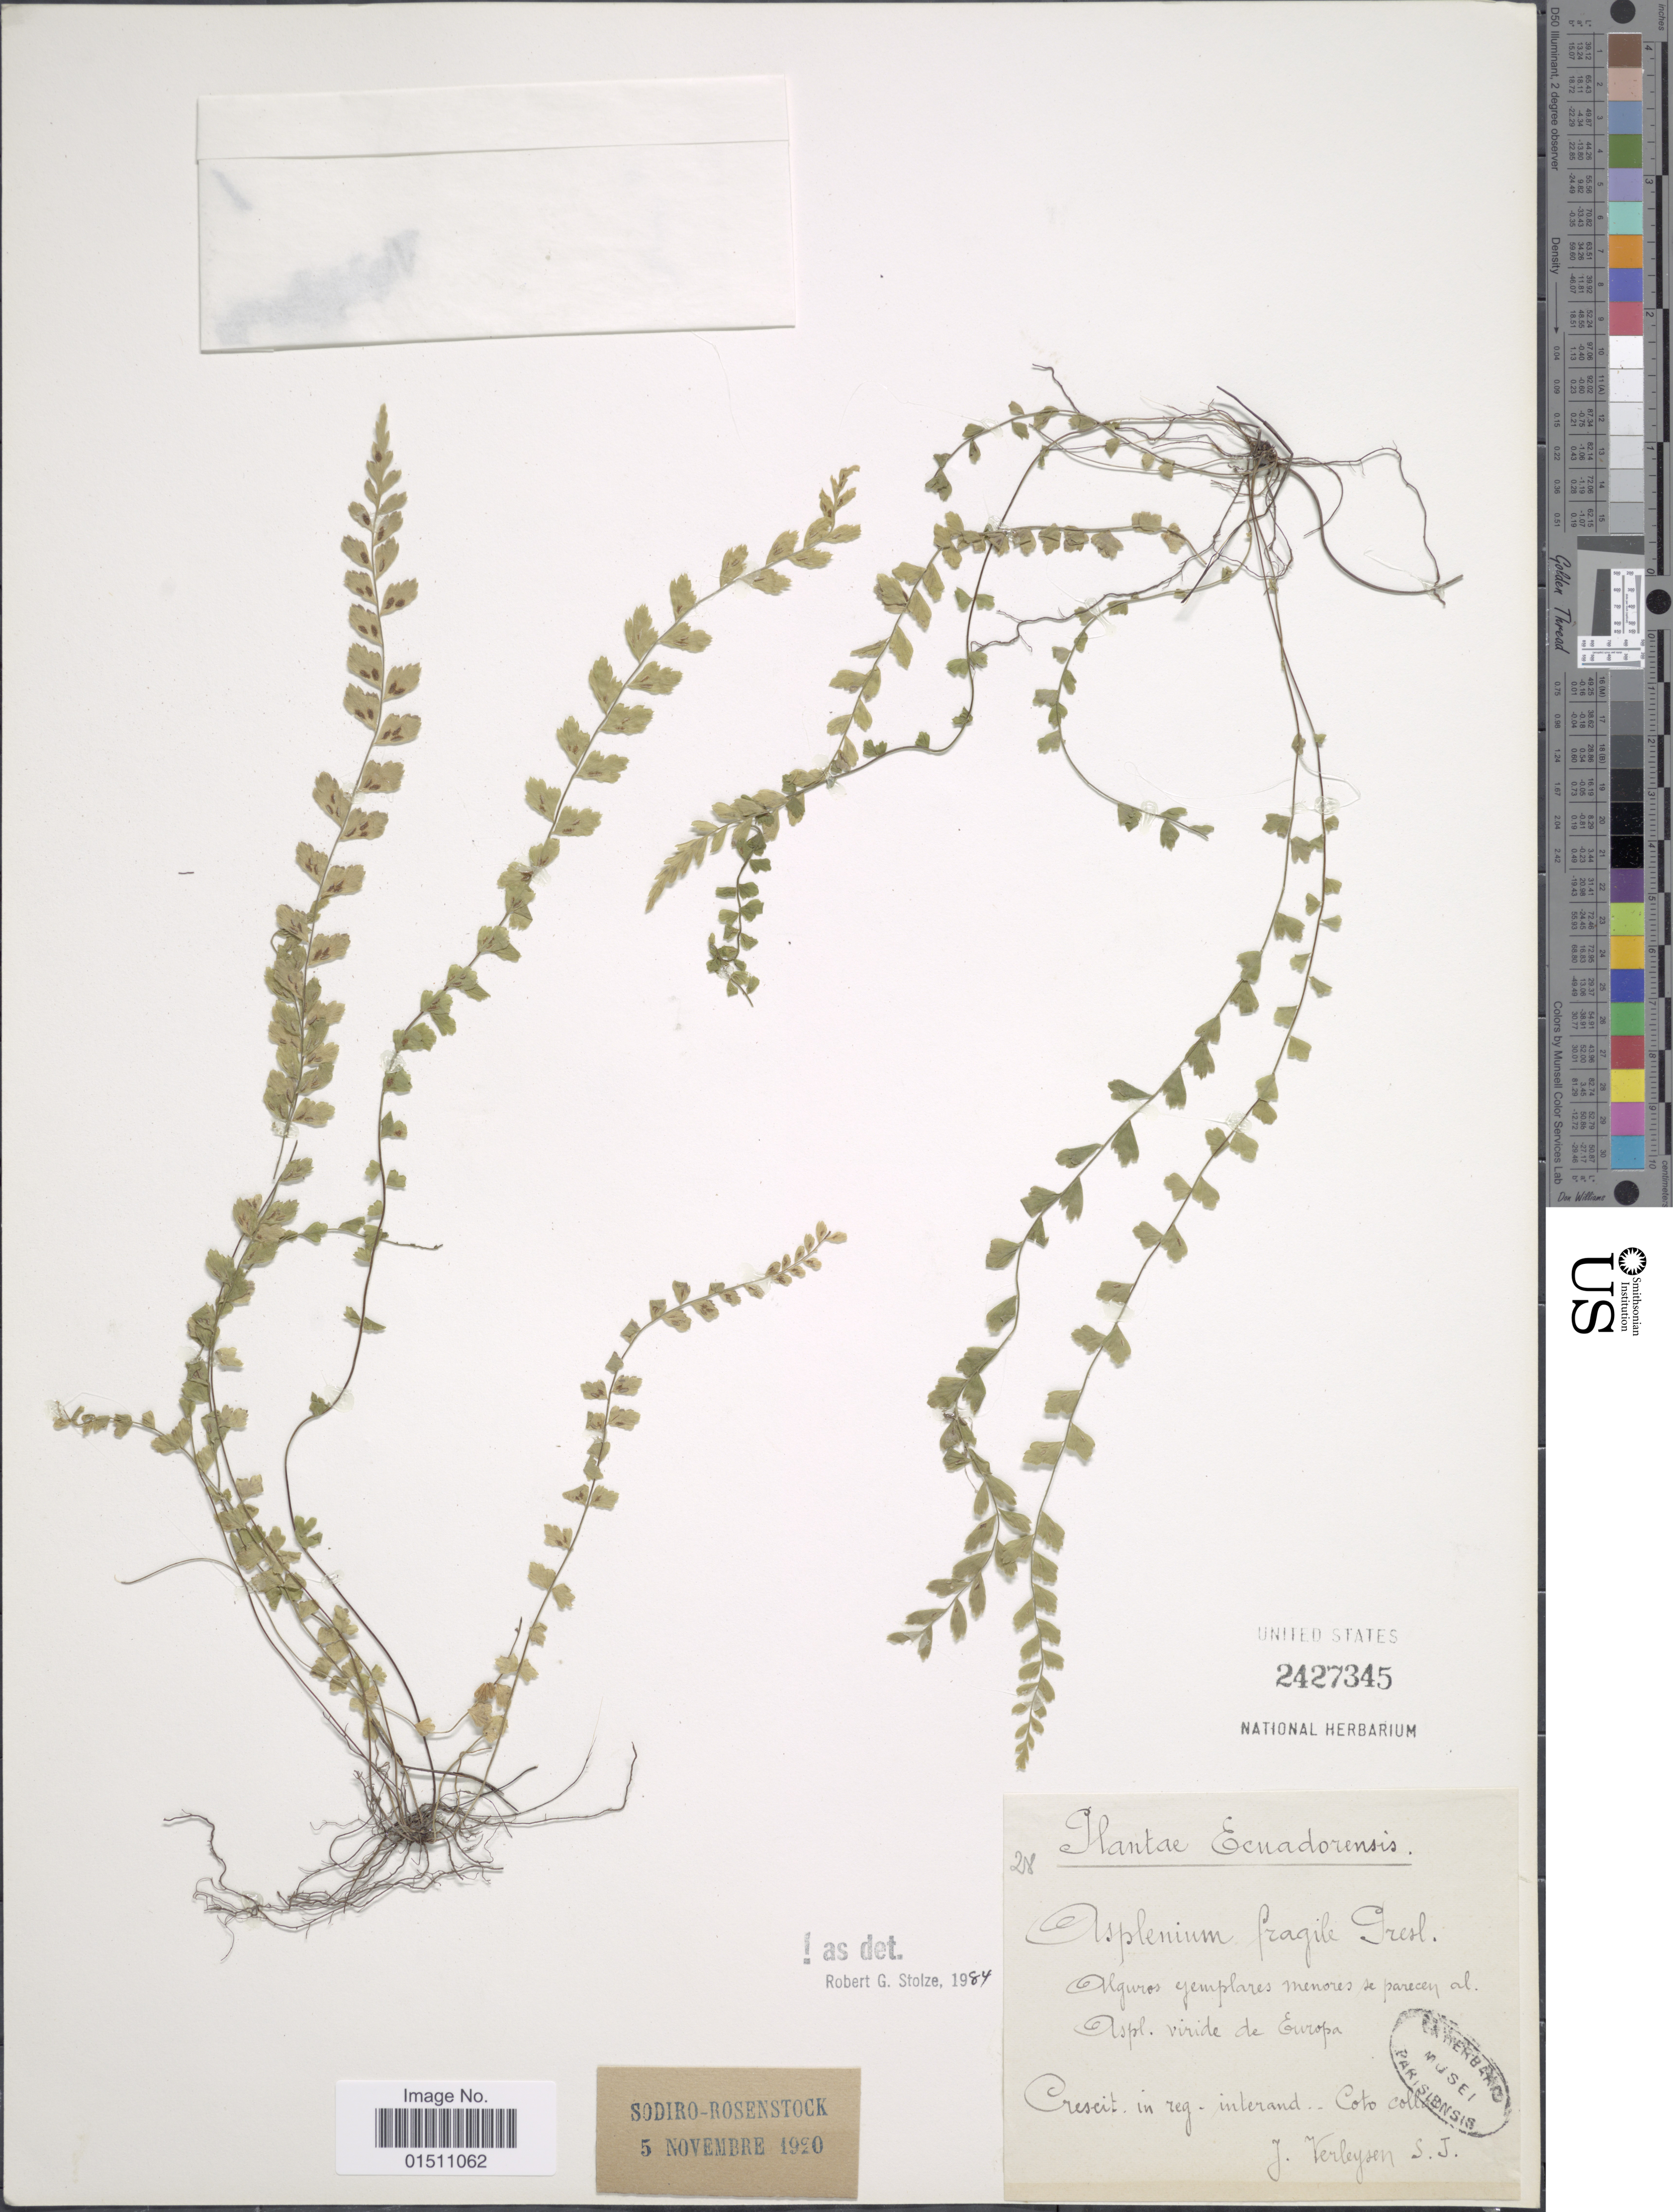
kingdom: Plantae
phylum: Tracheophyta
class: Polypodiopsida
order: Polypodiales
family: Aspleniaceae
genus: Asplenium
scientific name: Asplenium fragile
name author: C. Presl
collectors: J. Verleysen S. J.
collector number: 28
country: Ecuador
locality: Ecuadorensis, Crescit, in reg-interland.- Coto colla.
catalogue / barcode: US 2427345